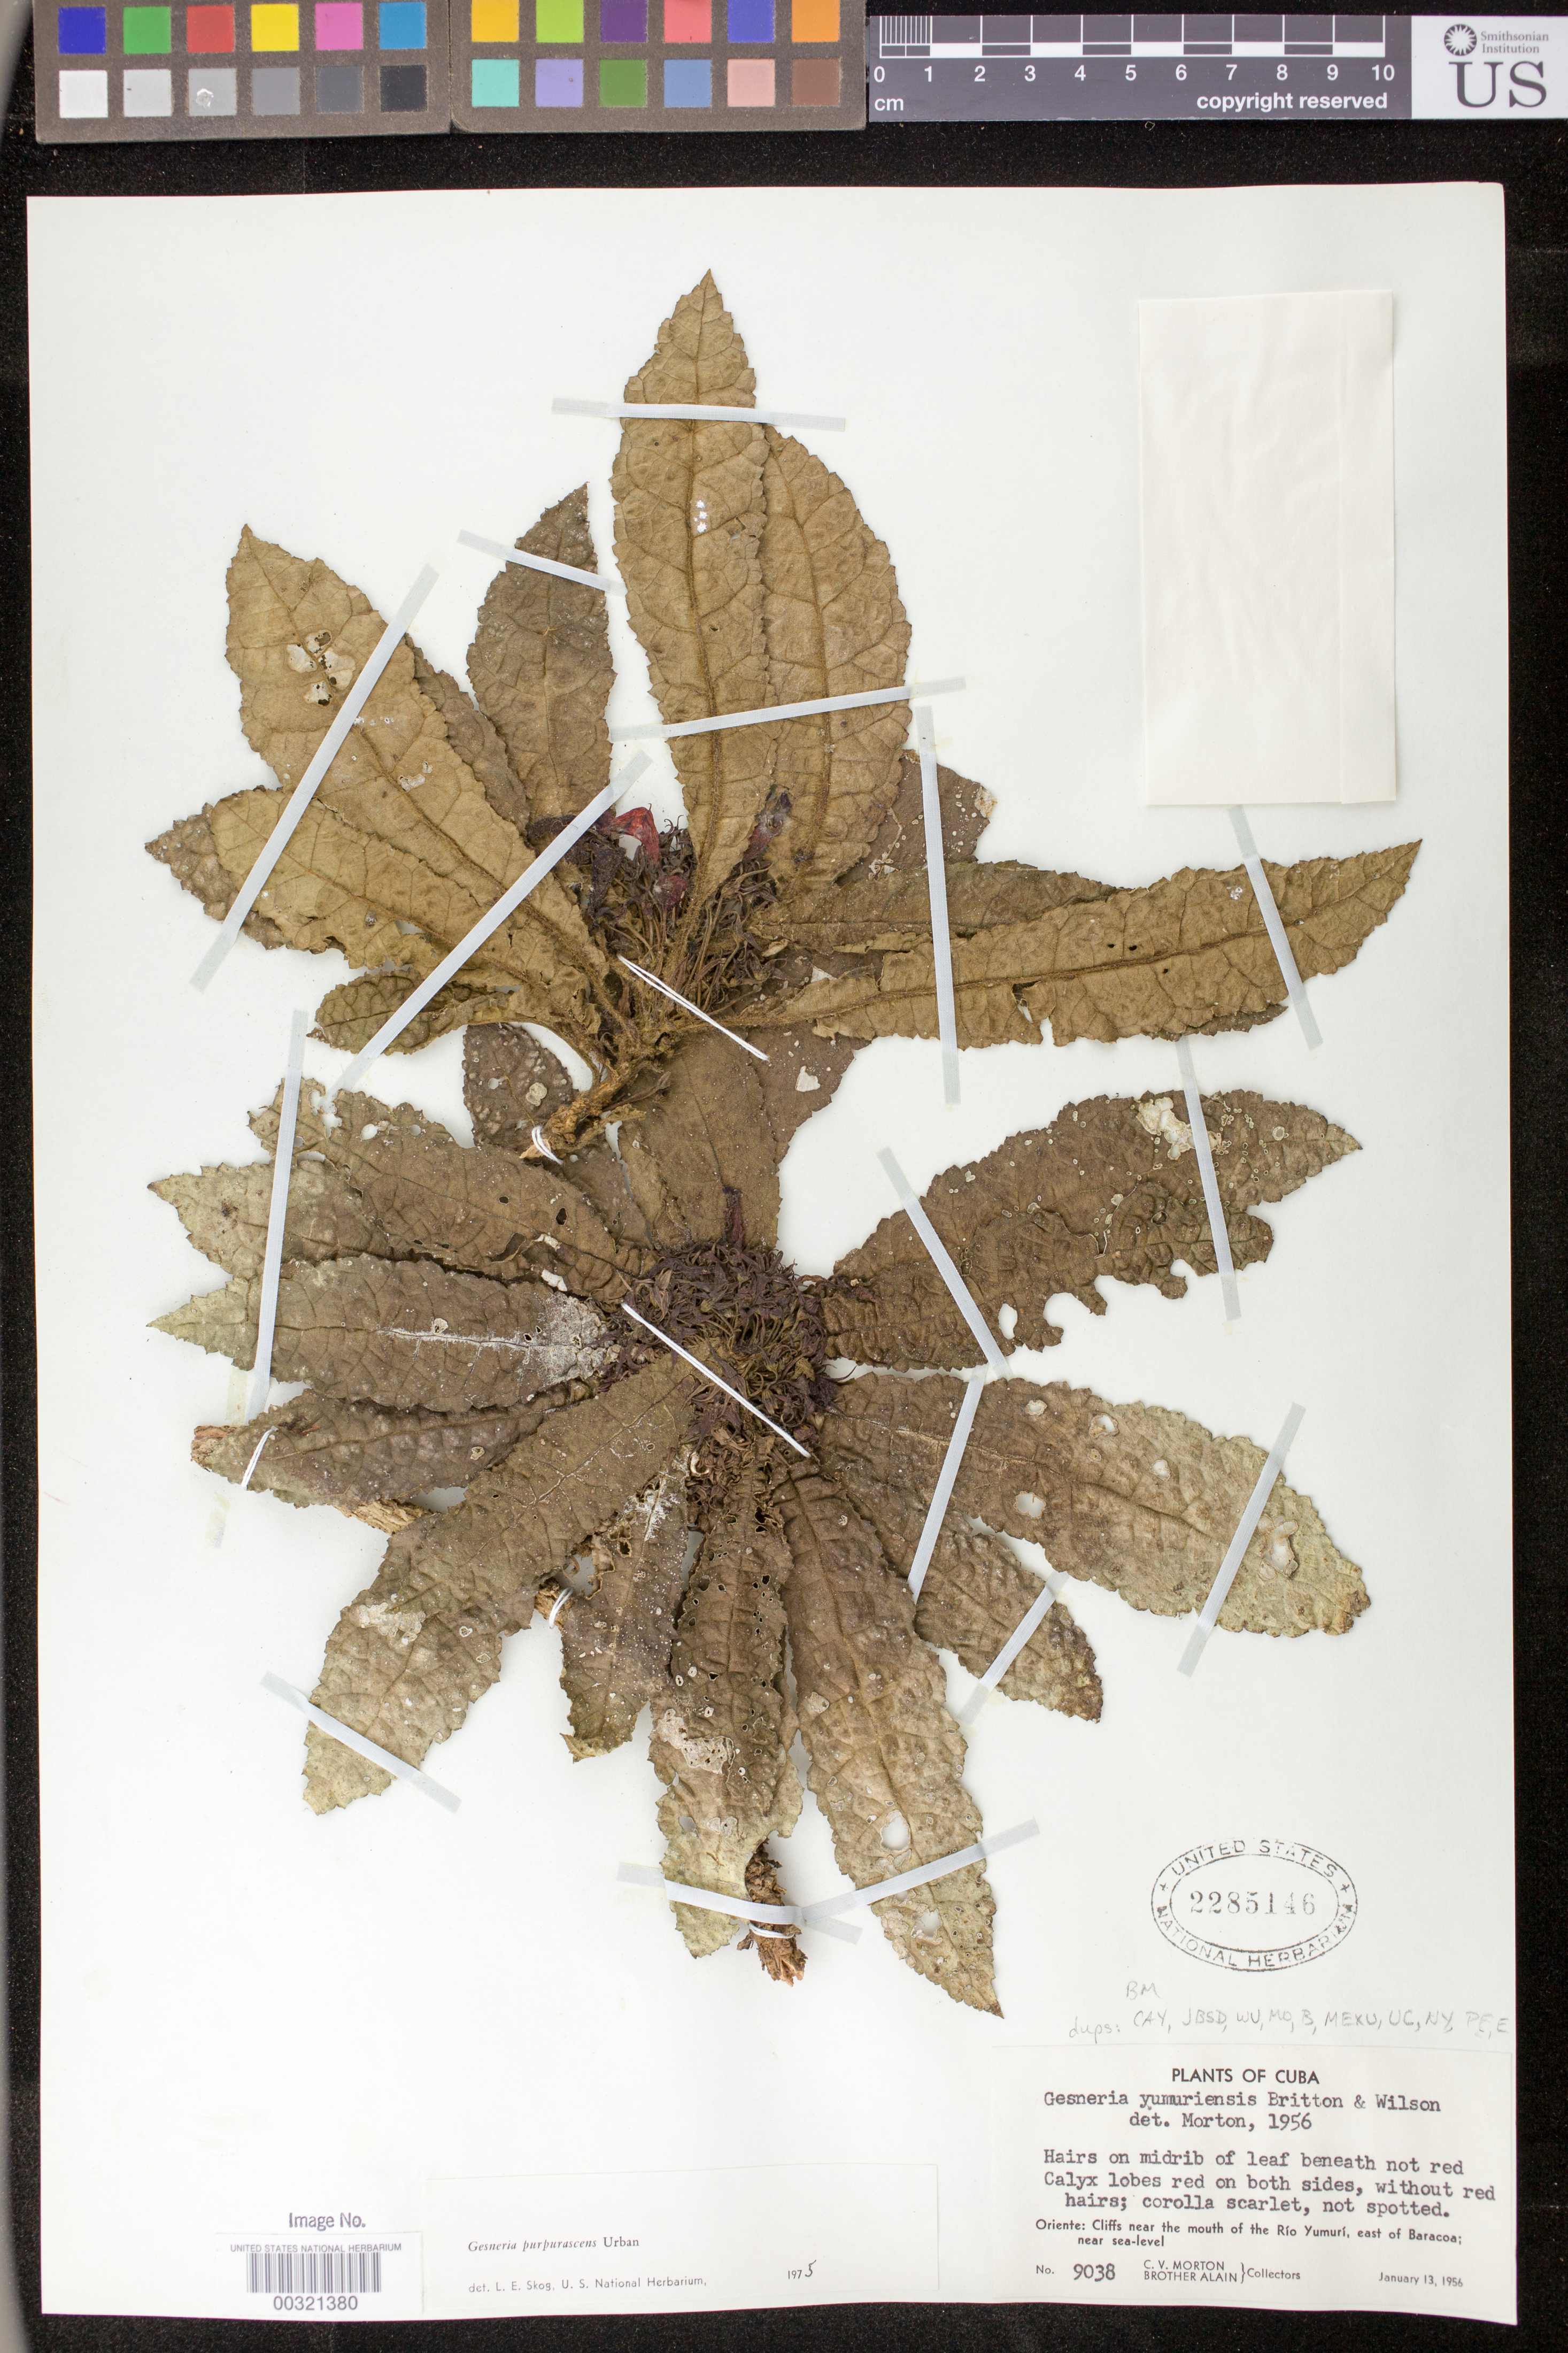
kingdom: Plantae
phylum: Tracheophyta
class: Magnoliopsida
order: Lamiales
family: Gesneriaceae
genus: Gesneria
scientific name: Gesneria purpurascens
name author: Urb.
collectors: C. V. Morton & A. H. Liogier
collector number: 9038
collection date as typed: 13 Jan 1956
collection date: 1956-01-13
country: Cuba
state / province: Oriente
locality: Near the mouth of the Rio Yumurí, E of Baracoa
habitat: Cliffs, near sea-level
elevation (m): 0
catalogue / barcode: US 2285146